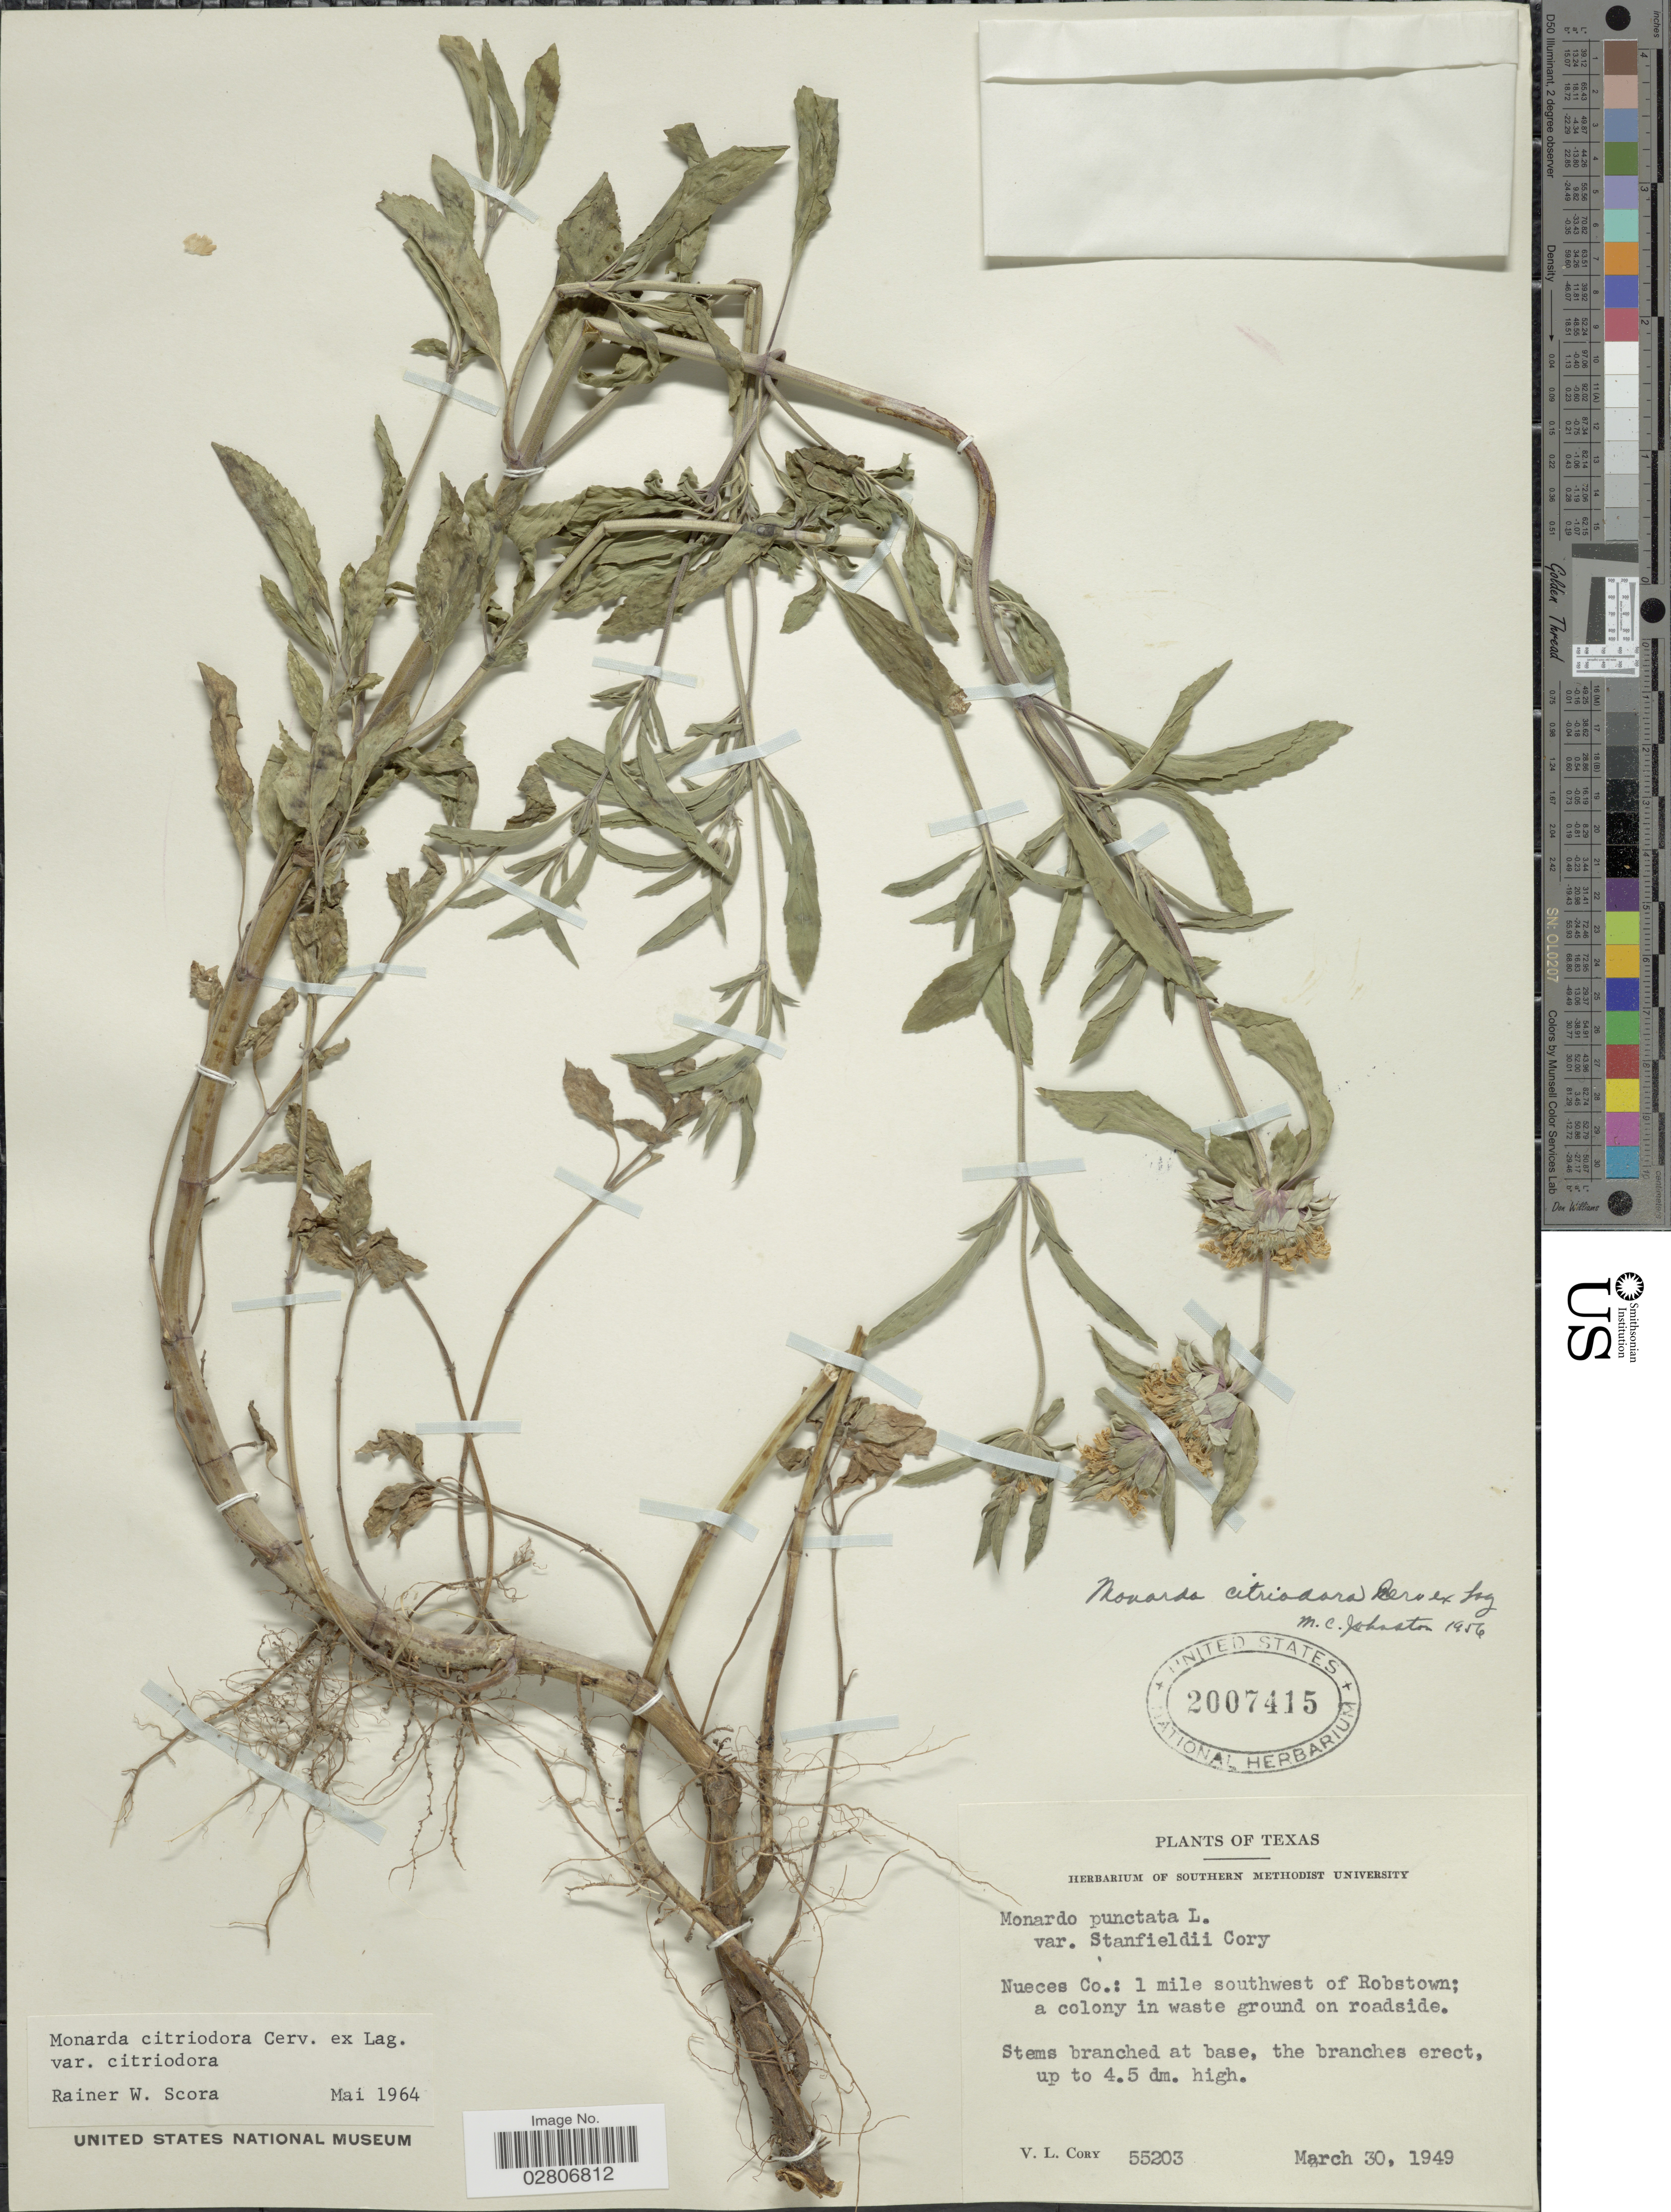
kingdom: Plantae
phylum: Tracheophyta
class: Magnoliopsida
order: Lamiales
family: Lamiaceae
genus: Monarda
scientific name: Monarda citriodora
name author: Cerv. ex Lag.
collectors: V. Cory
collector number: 55203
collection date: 1949-03-30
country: United States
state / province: Texas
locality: Nueces Co.: 1 mile southwest of Robstown; a colony in waste ground on roadside.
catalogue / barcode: US 2007415